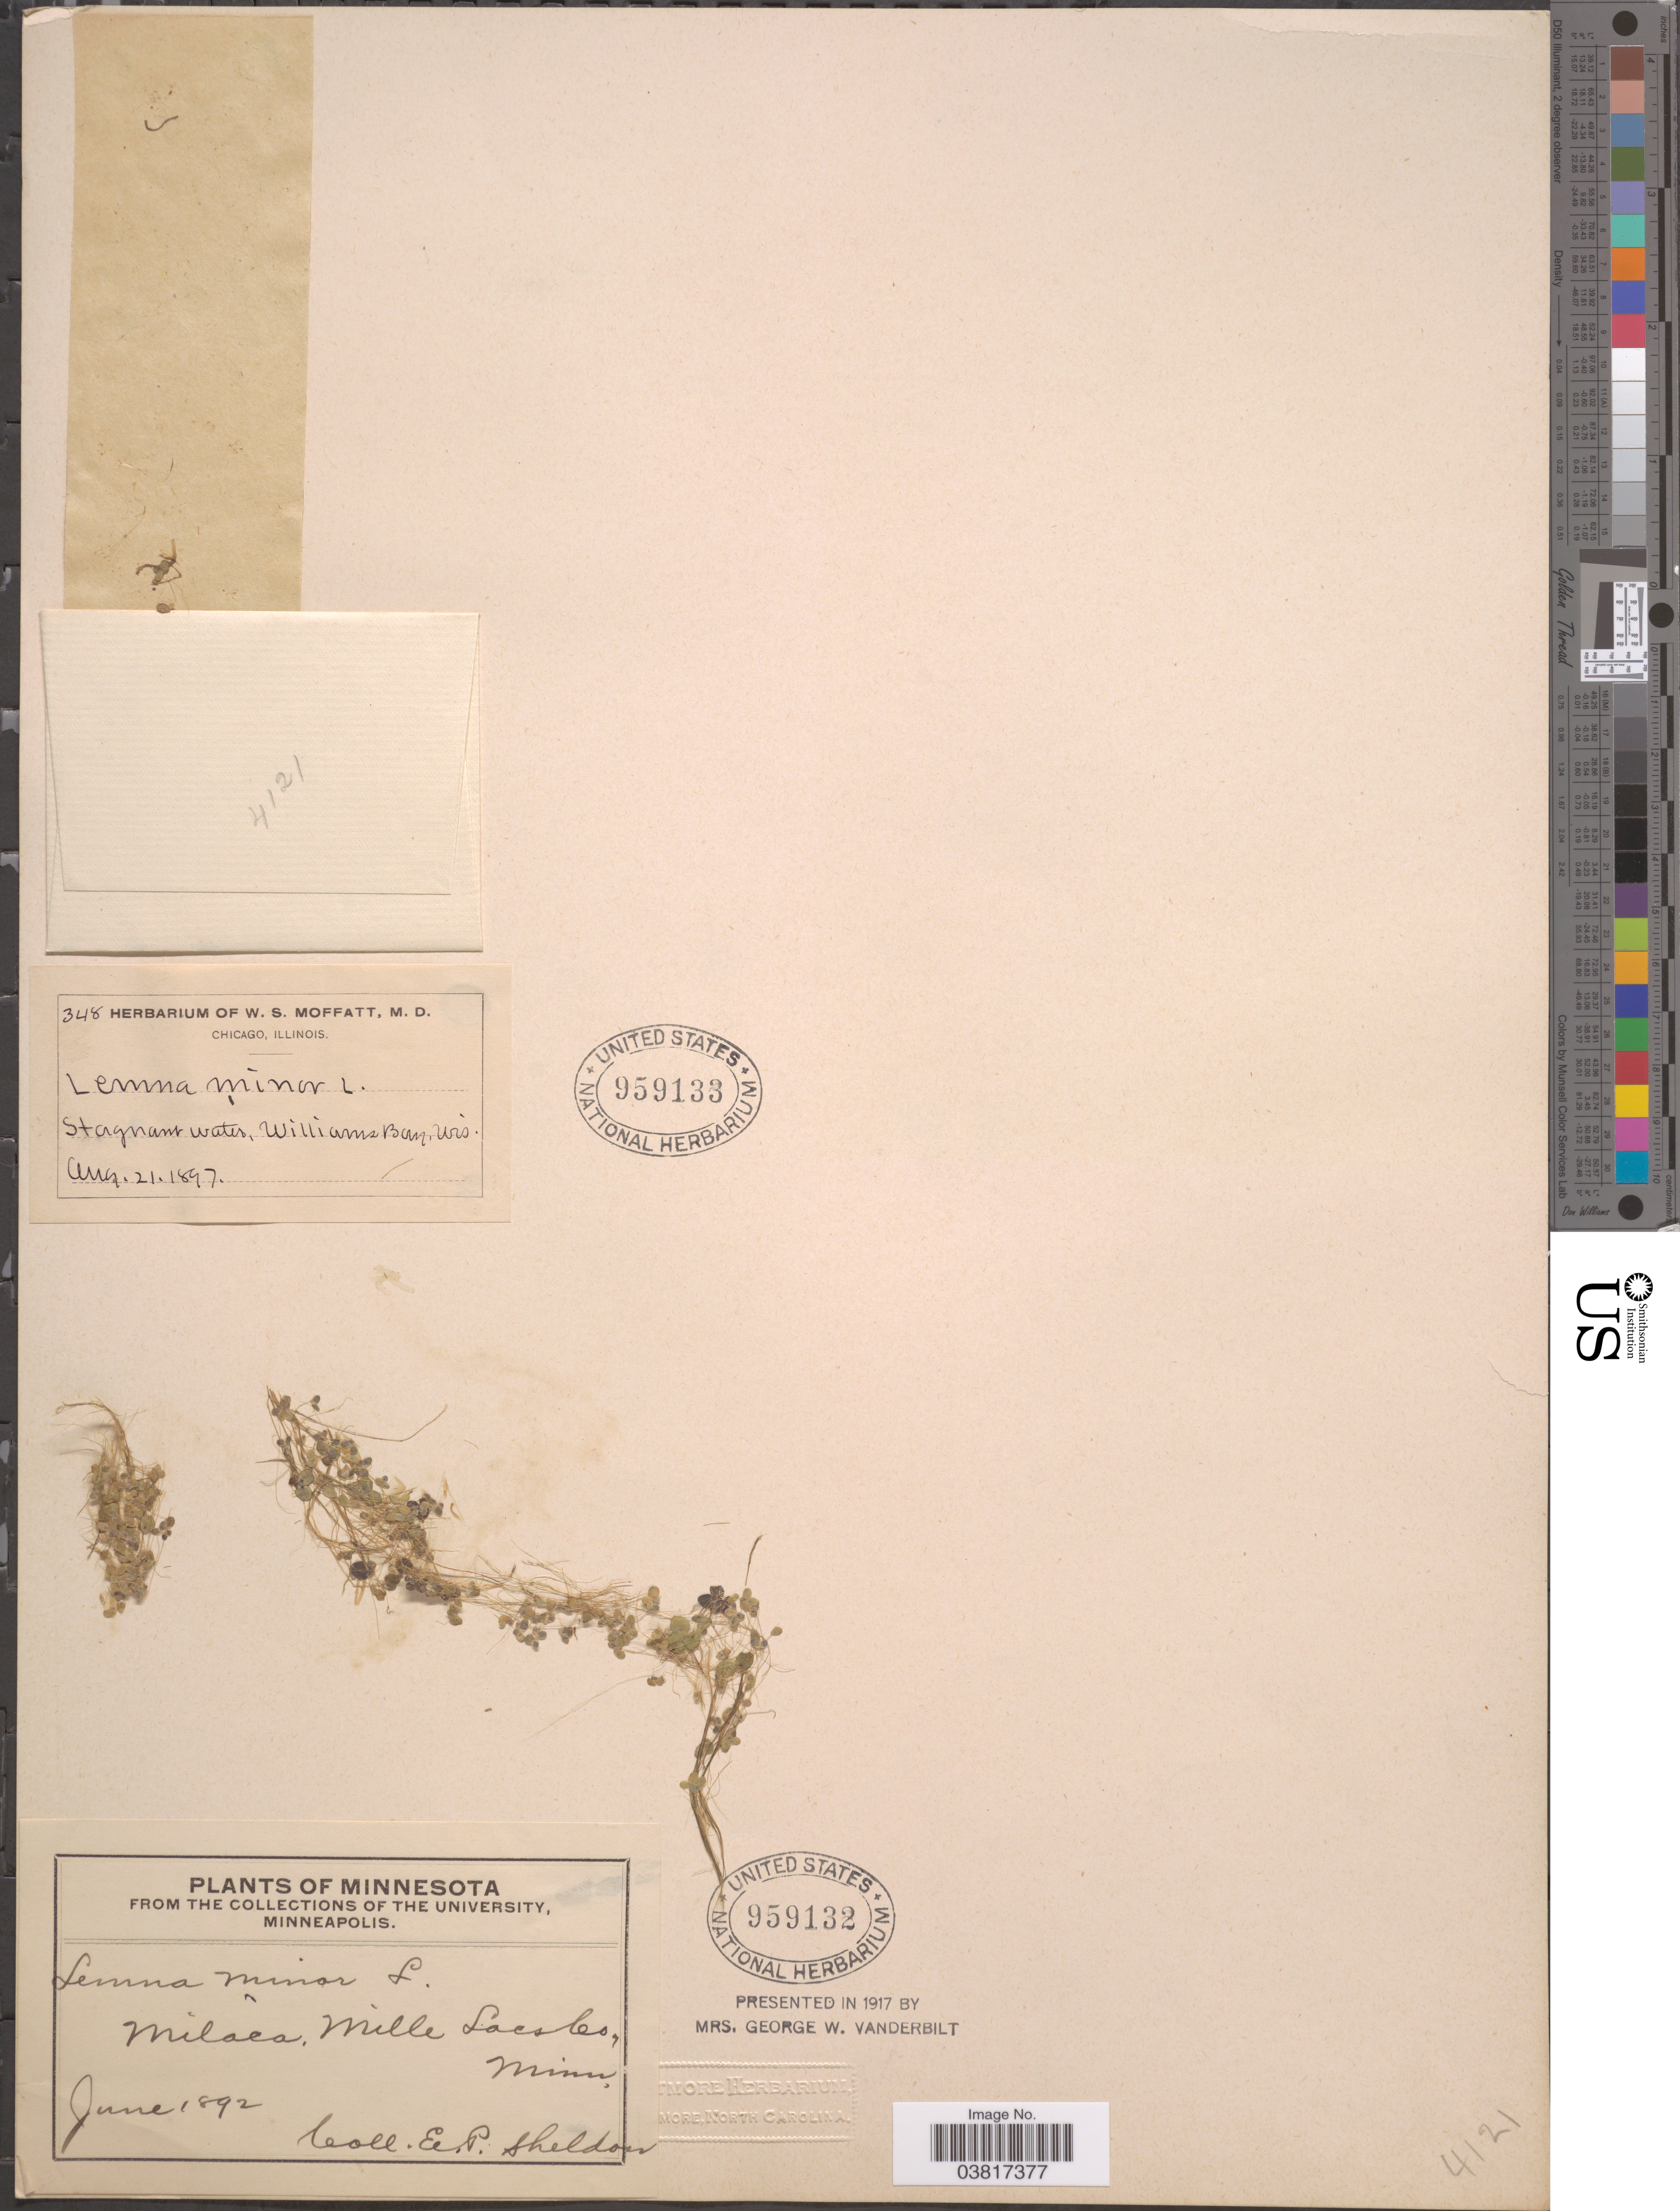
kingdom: Plantae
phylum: Tracheophyta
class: Liliopsida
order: Alismatales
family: Araceae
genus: Lemna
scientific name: Lemna minor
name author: L.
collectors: W. Moffatt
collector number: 348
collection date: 1897-08-21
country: United States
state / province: Wisconsin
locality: Stagnant water, Williams Bay.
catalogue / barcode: US 959133-2